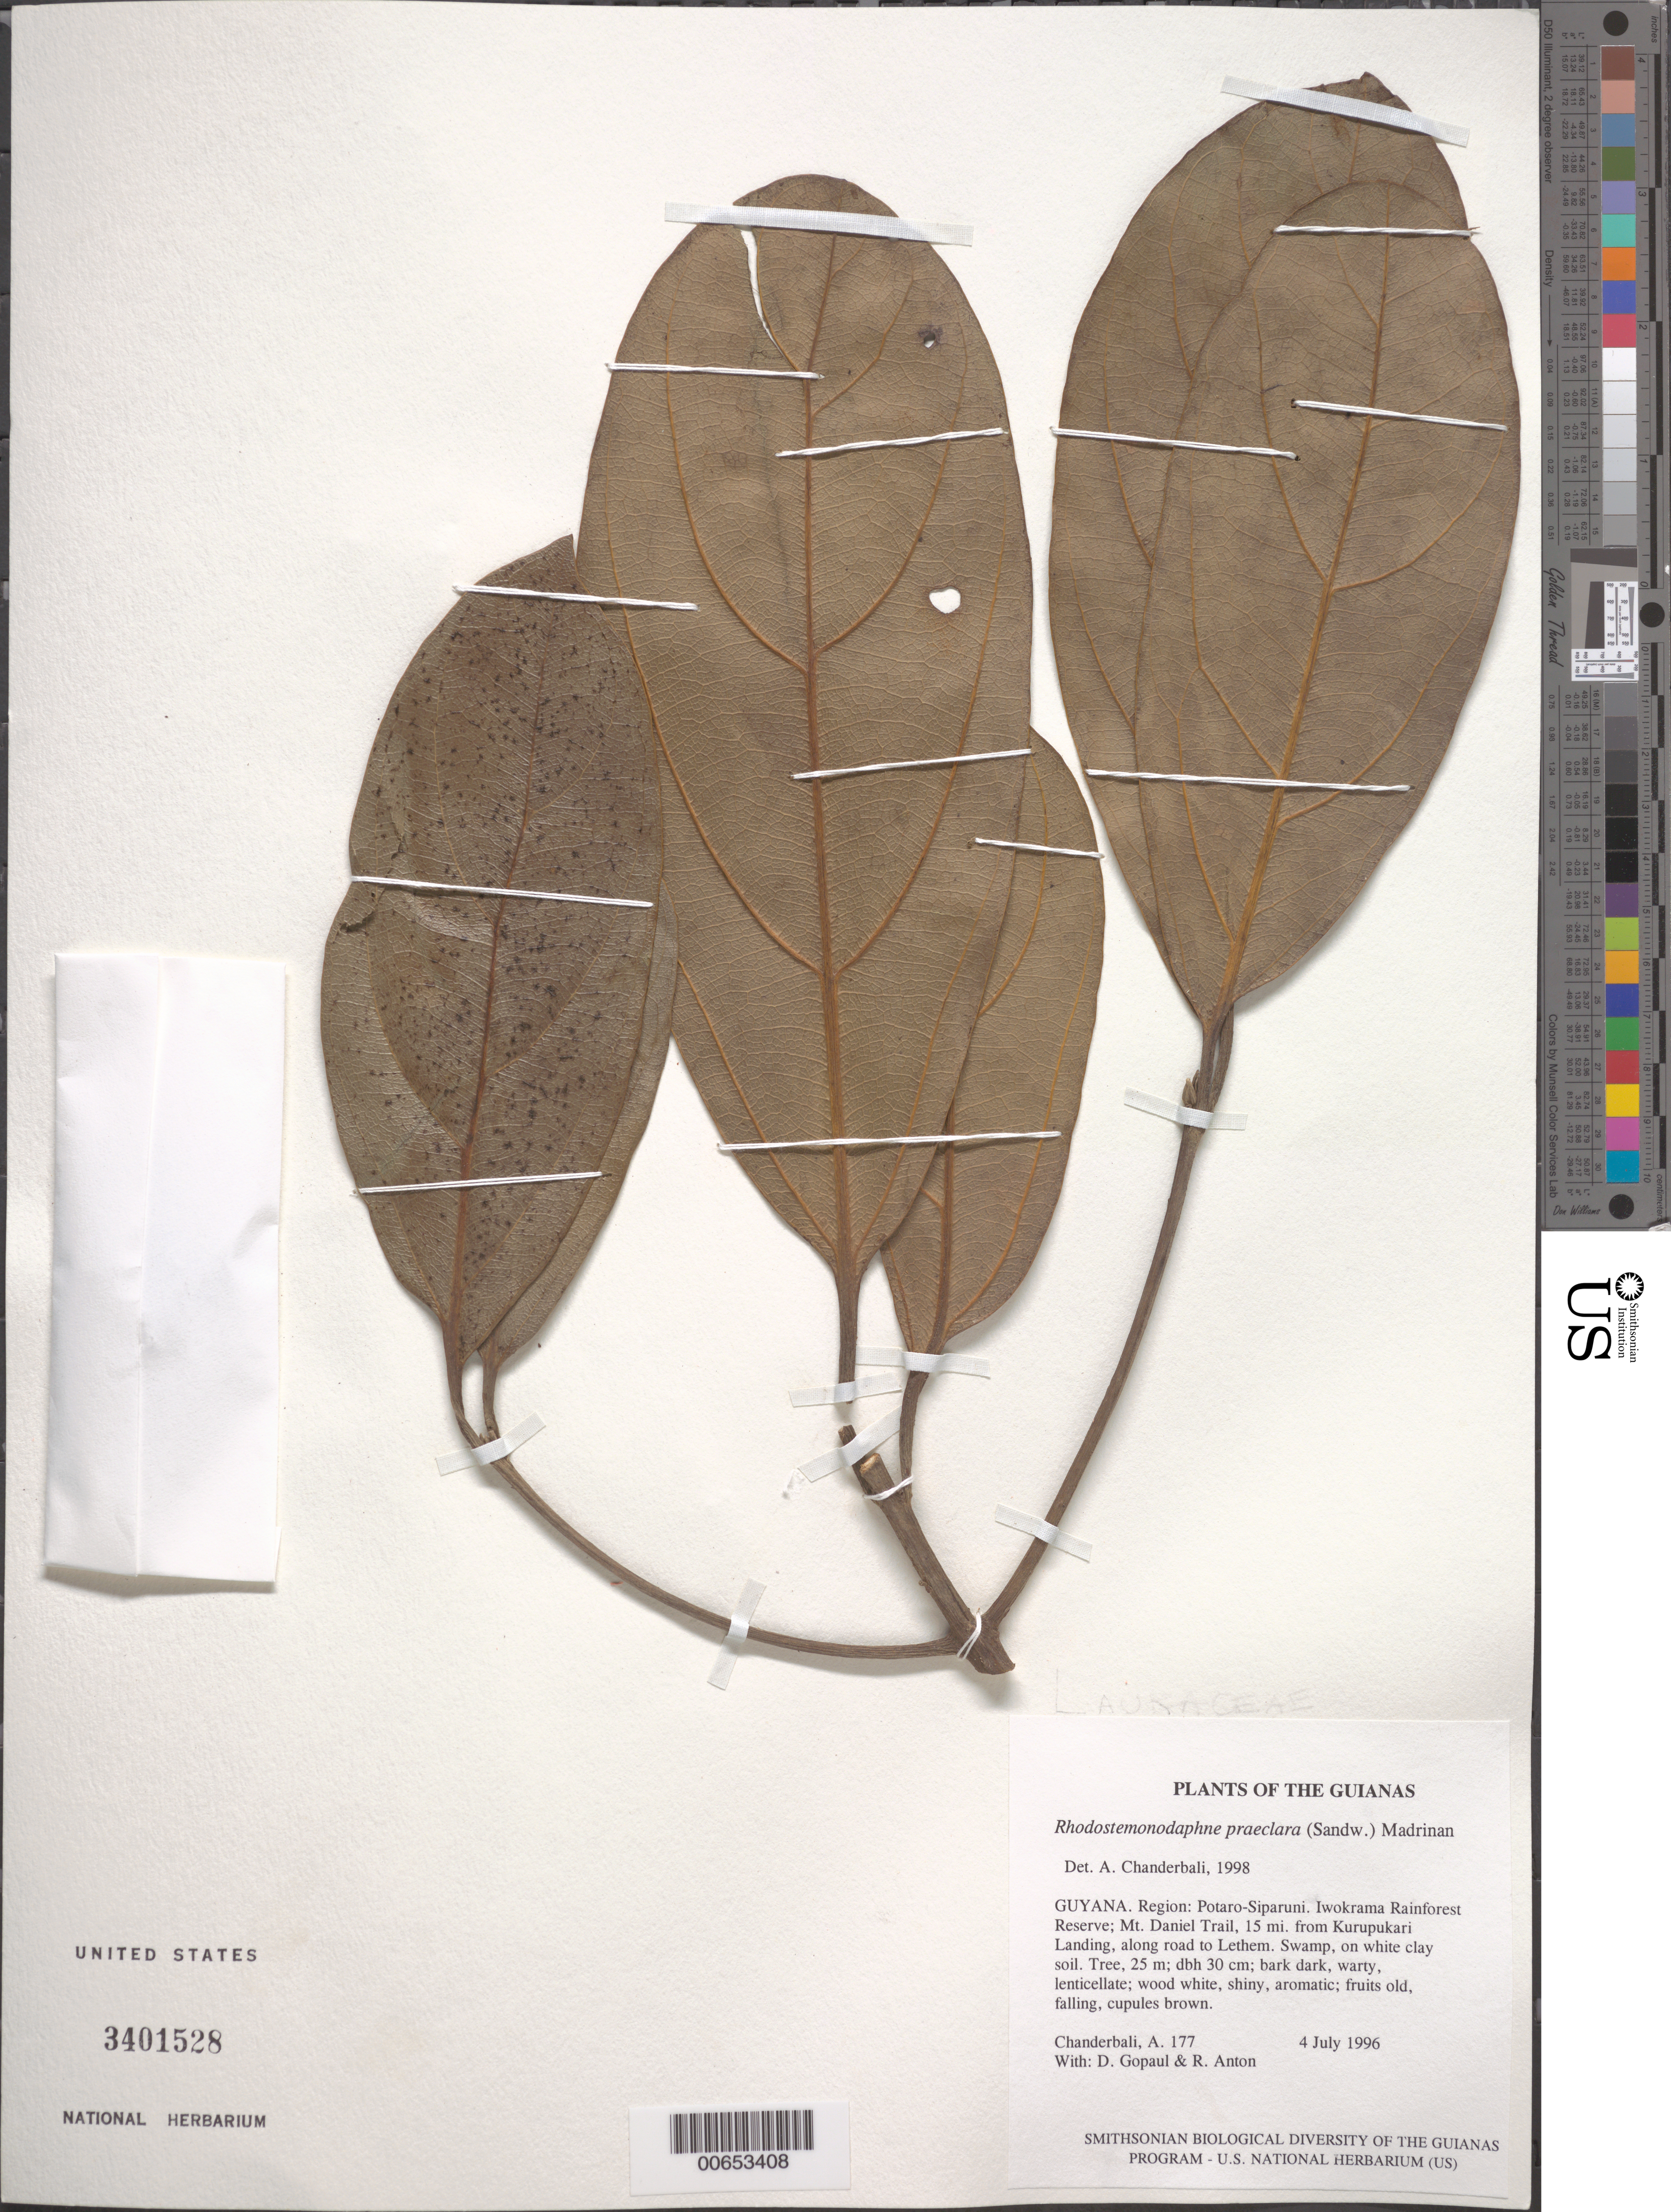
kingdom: Plantae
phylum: Tracheophyta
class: Magnoliopsida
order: Laurales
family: Lauraceae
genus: Rhodostemonodaphne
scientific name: Rhodostemonodaphne praeclara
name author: (Sandwith) Madriñán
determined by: Chanderbali, Andre Shashi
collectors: A. S. Chanderbali, D. Gopaul & R. Anton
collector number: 177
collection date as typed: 4 July 1996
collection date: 1996-07-04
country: Guyana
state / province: Potaro-Siparuni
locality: Iwokrama Rainforest Reserve; Mt. Daniel Trail, 15 mi. from Kurupukari Landing, along road to Lethem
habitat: Swamp, on white clay soil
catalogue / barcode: US 3401528